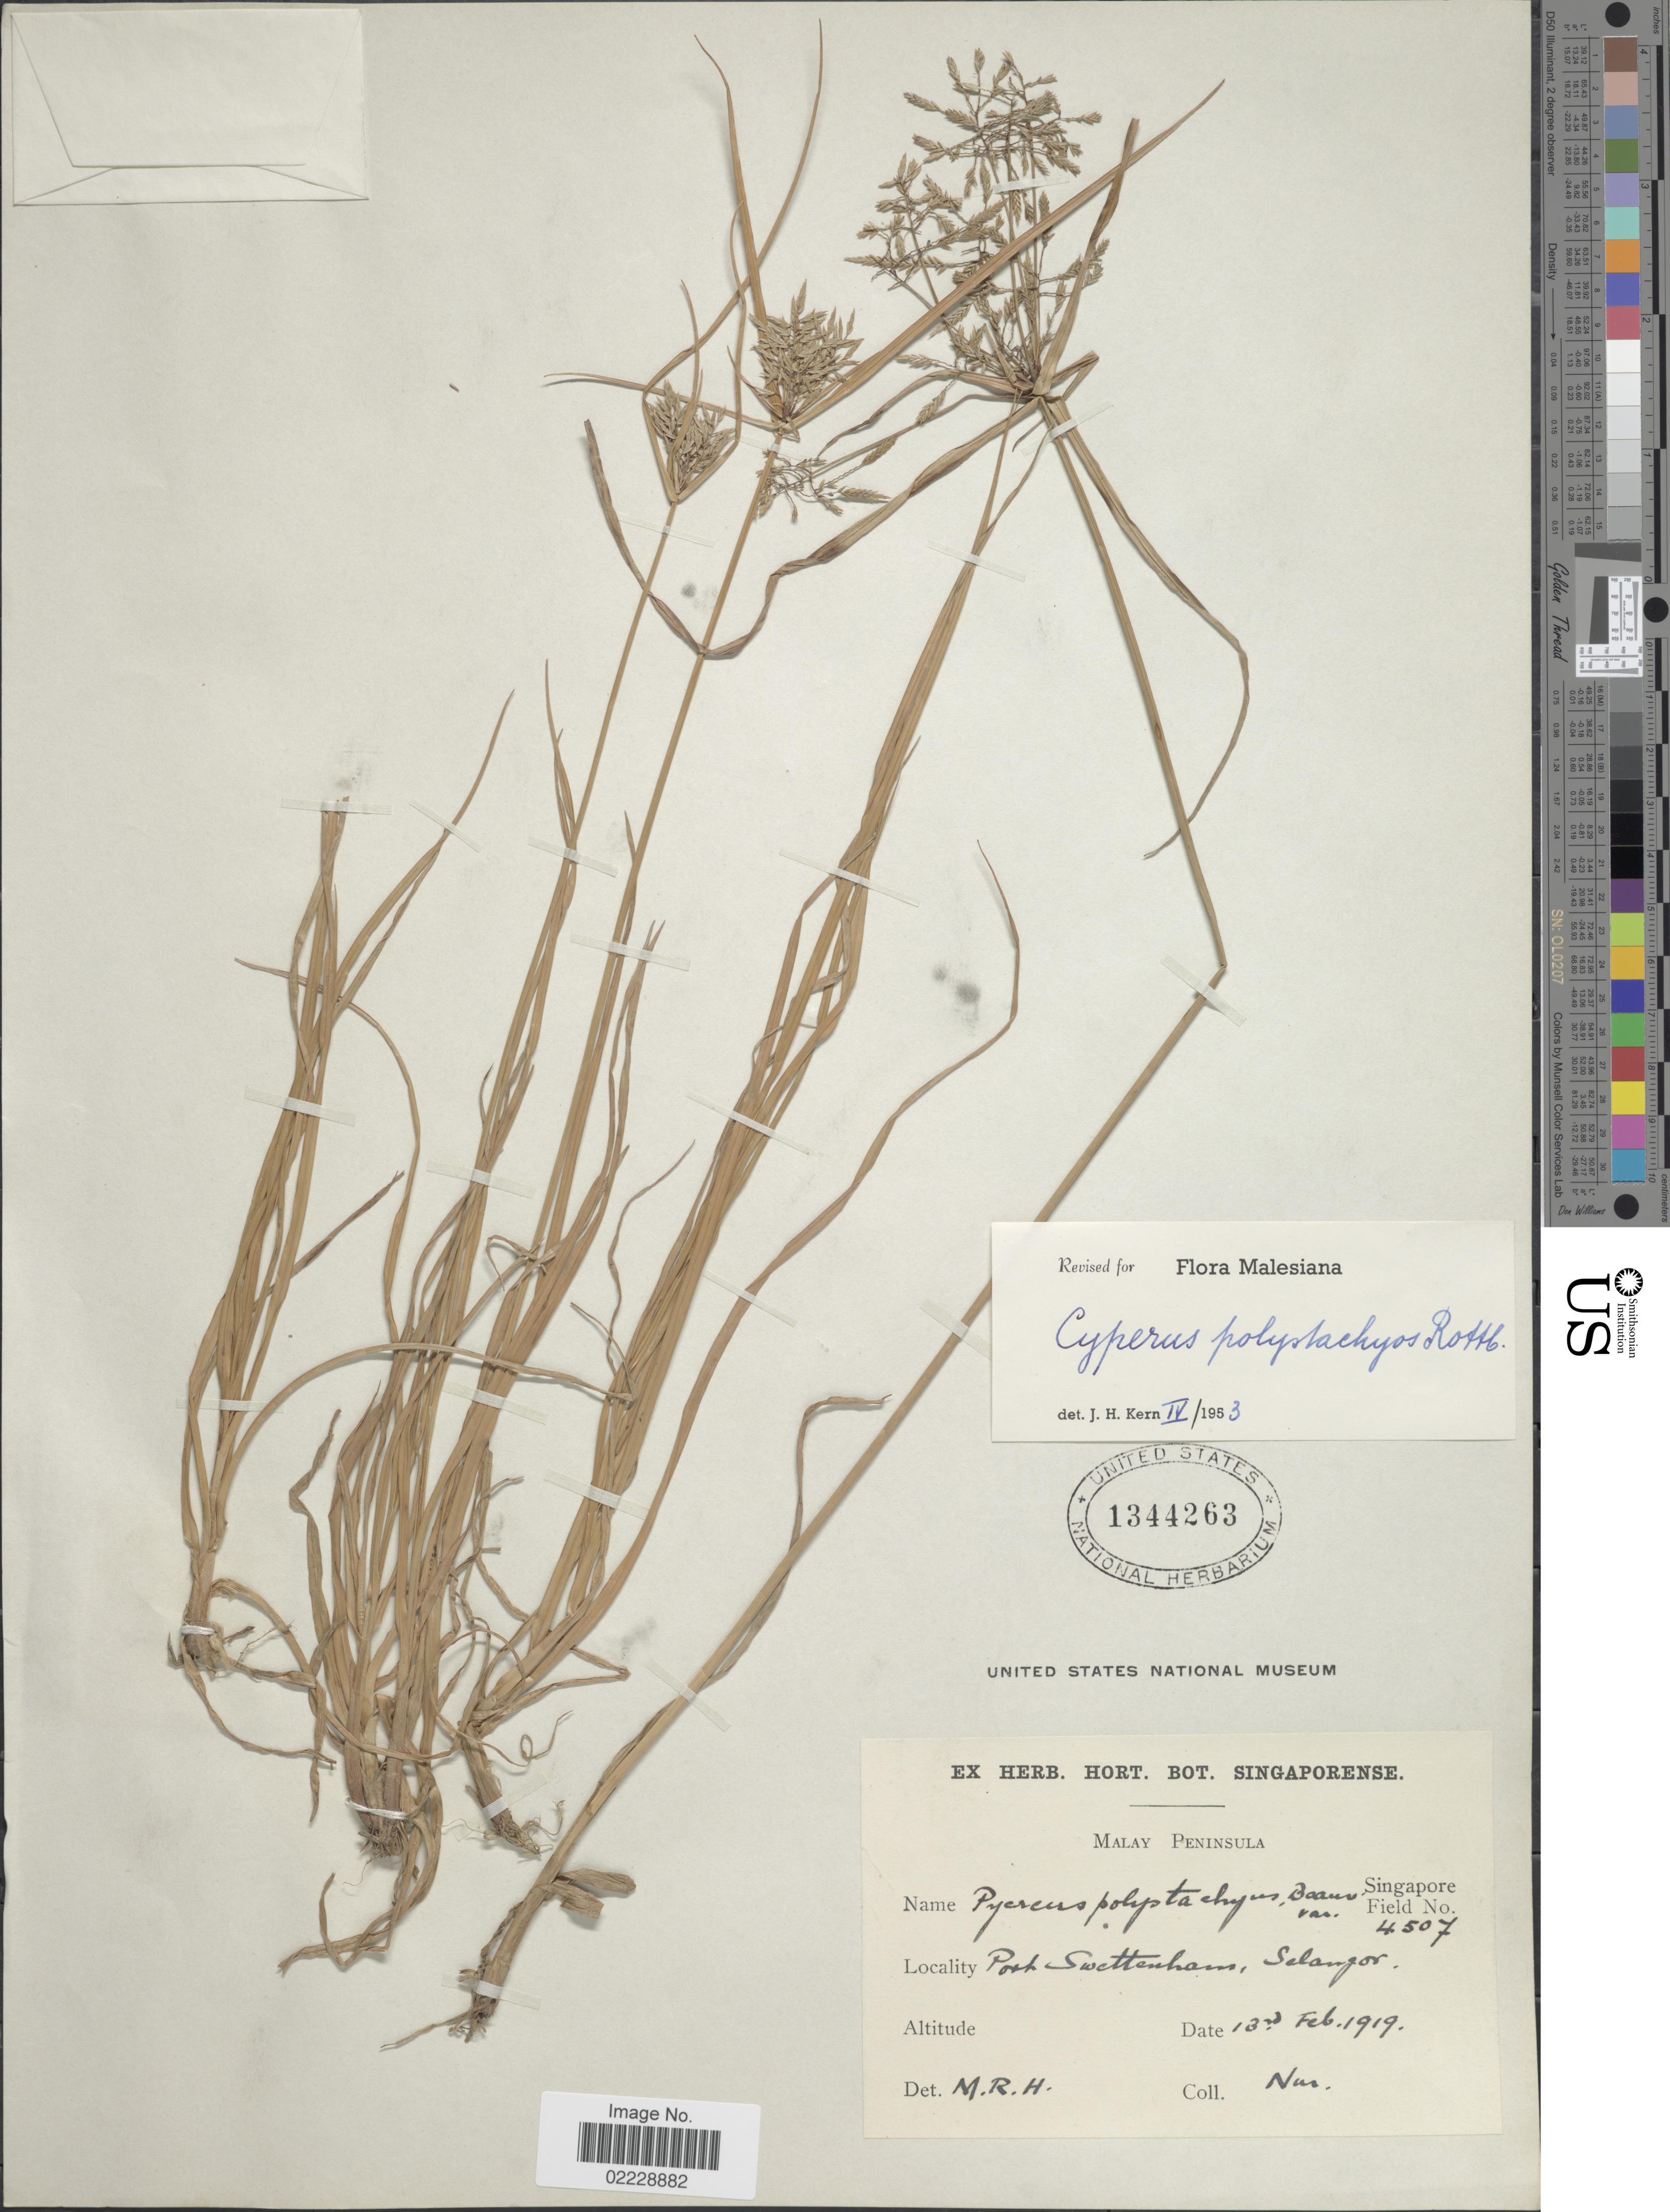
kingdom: Plantae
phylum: Tracheophyta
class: Liliopsida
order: Poales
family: Cyperaceae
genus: Cyperus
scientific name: Cyperus polystachyos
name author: Rottb.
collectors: -. Nur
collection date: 1919-02-13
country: Malaysia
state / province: Selangor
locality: Malay Peninsula. Port Swettenhaus, Selangor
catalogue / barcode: US 1344263